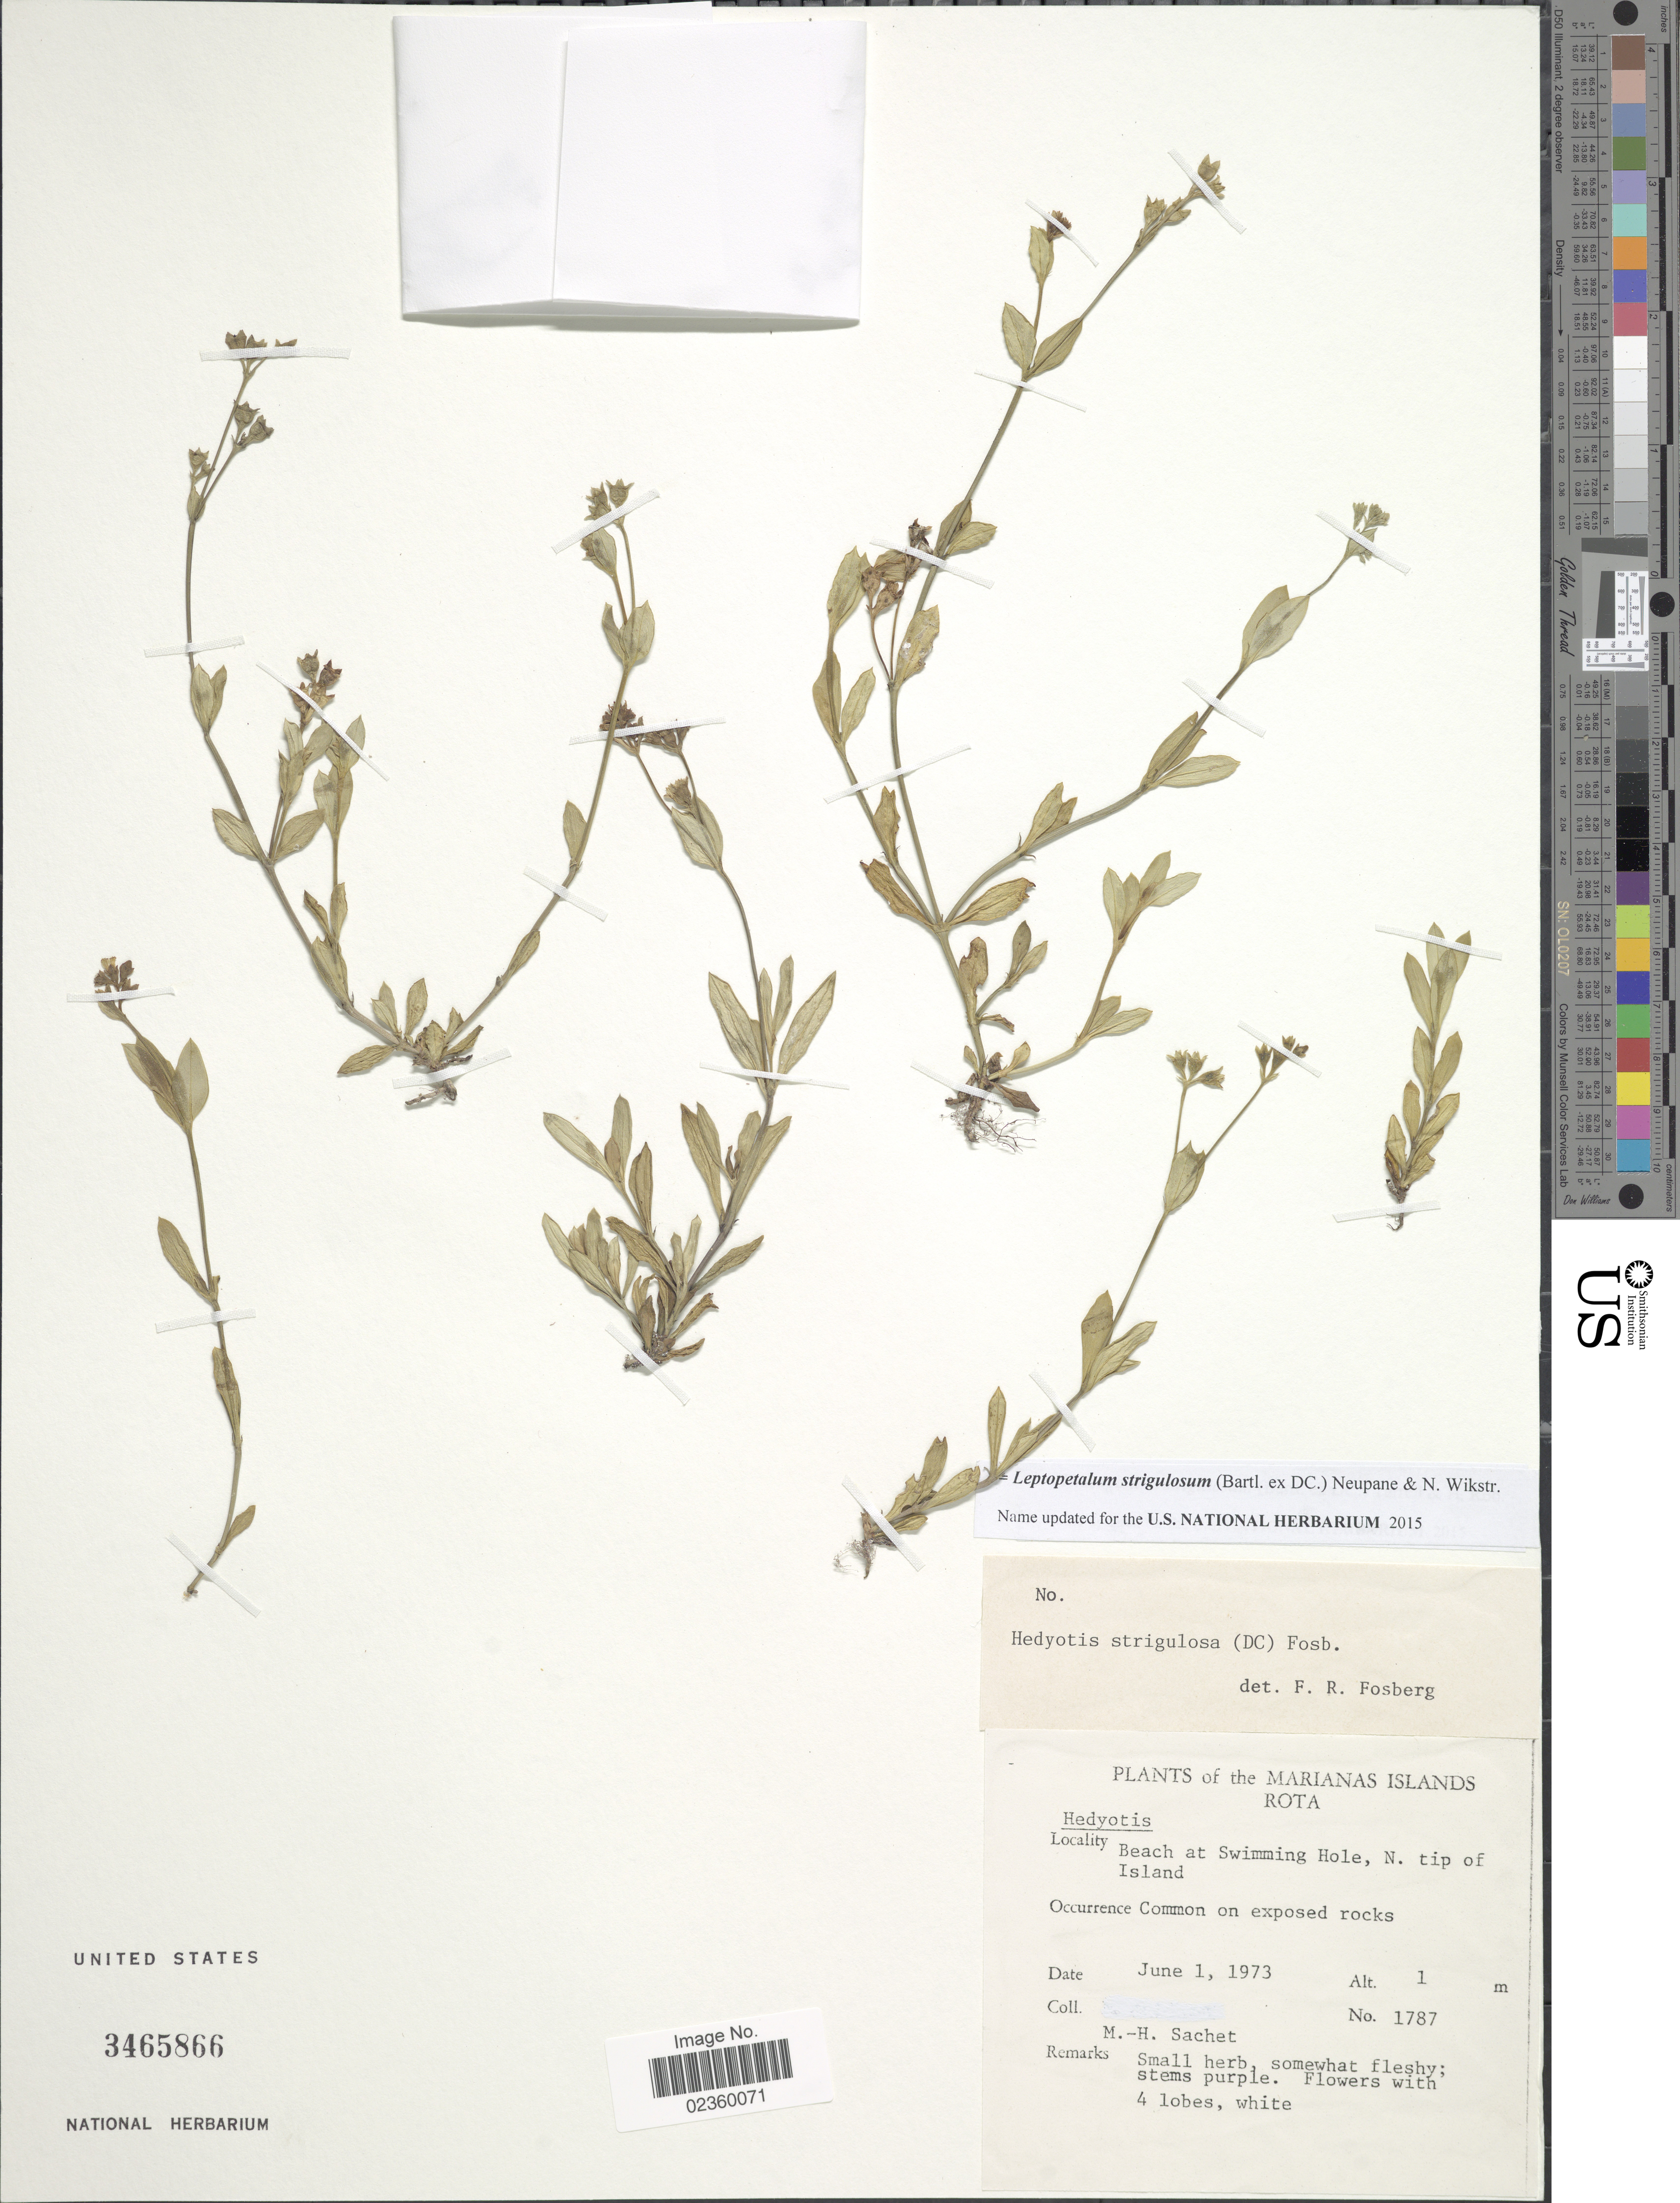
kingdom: Plantae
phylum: Tracheophyta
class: Magnoliopsida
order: Gentianales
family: Rubiaceae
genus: Leptopetalum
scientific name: Leptopetalum strigulosum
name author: (Bartl. ex DC.) Neupane & N. Wikstr.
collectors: M.-H. Sachet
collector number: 1787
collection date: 1973-06-01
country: Northern Mariana Islands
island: Rota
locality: Beach at Swimming Hole, N. tip of island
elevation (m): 1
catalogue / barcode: US 3465866